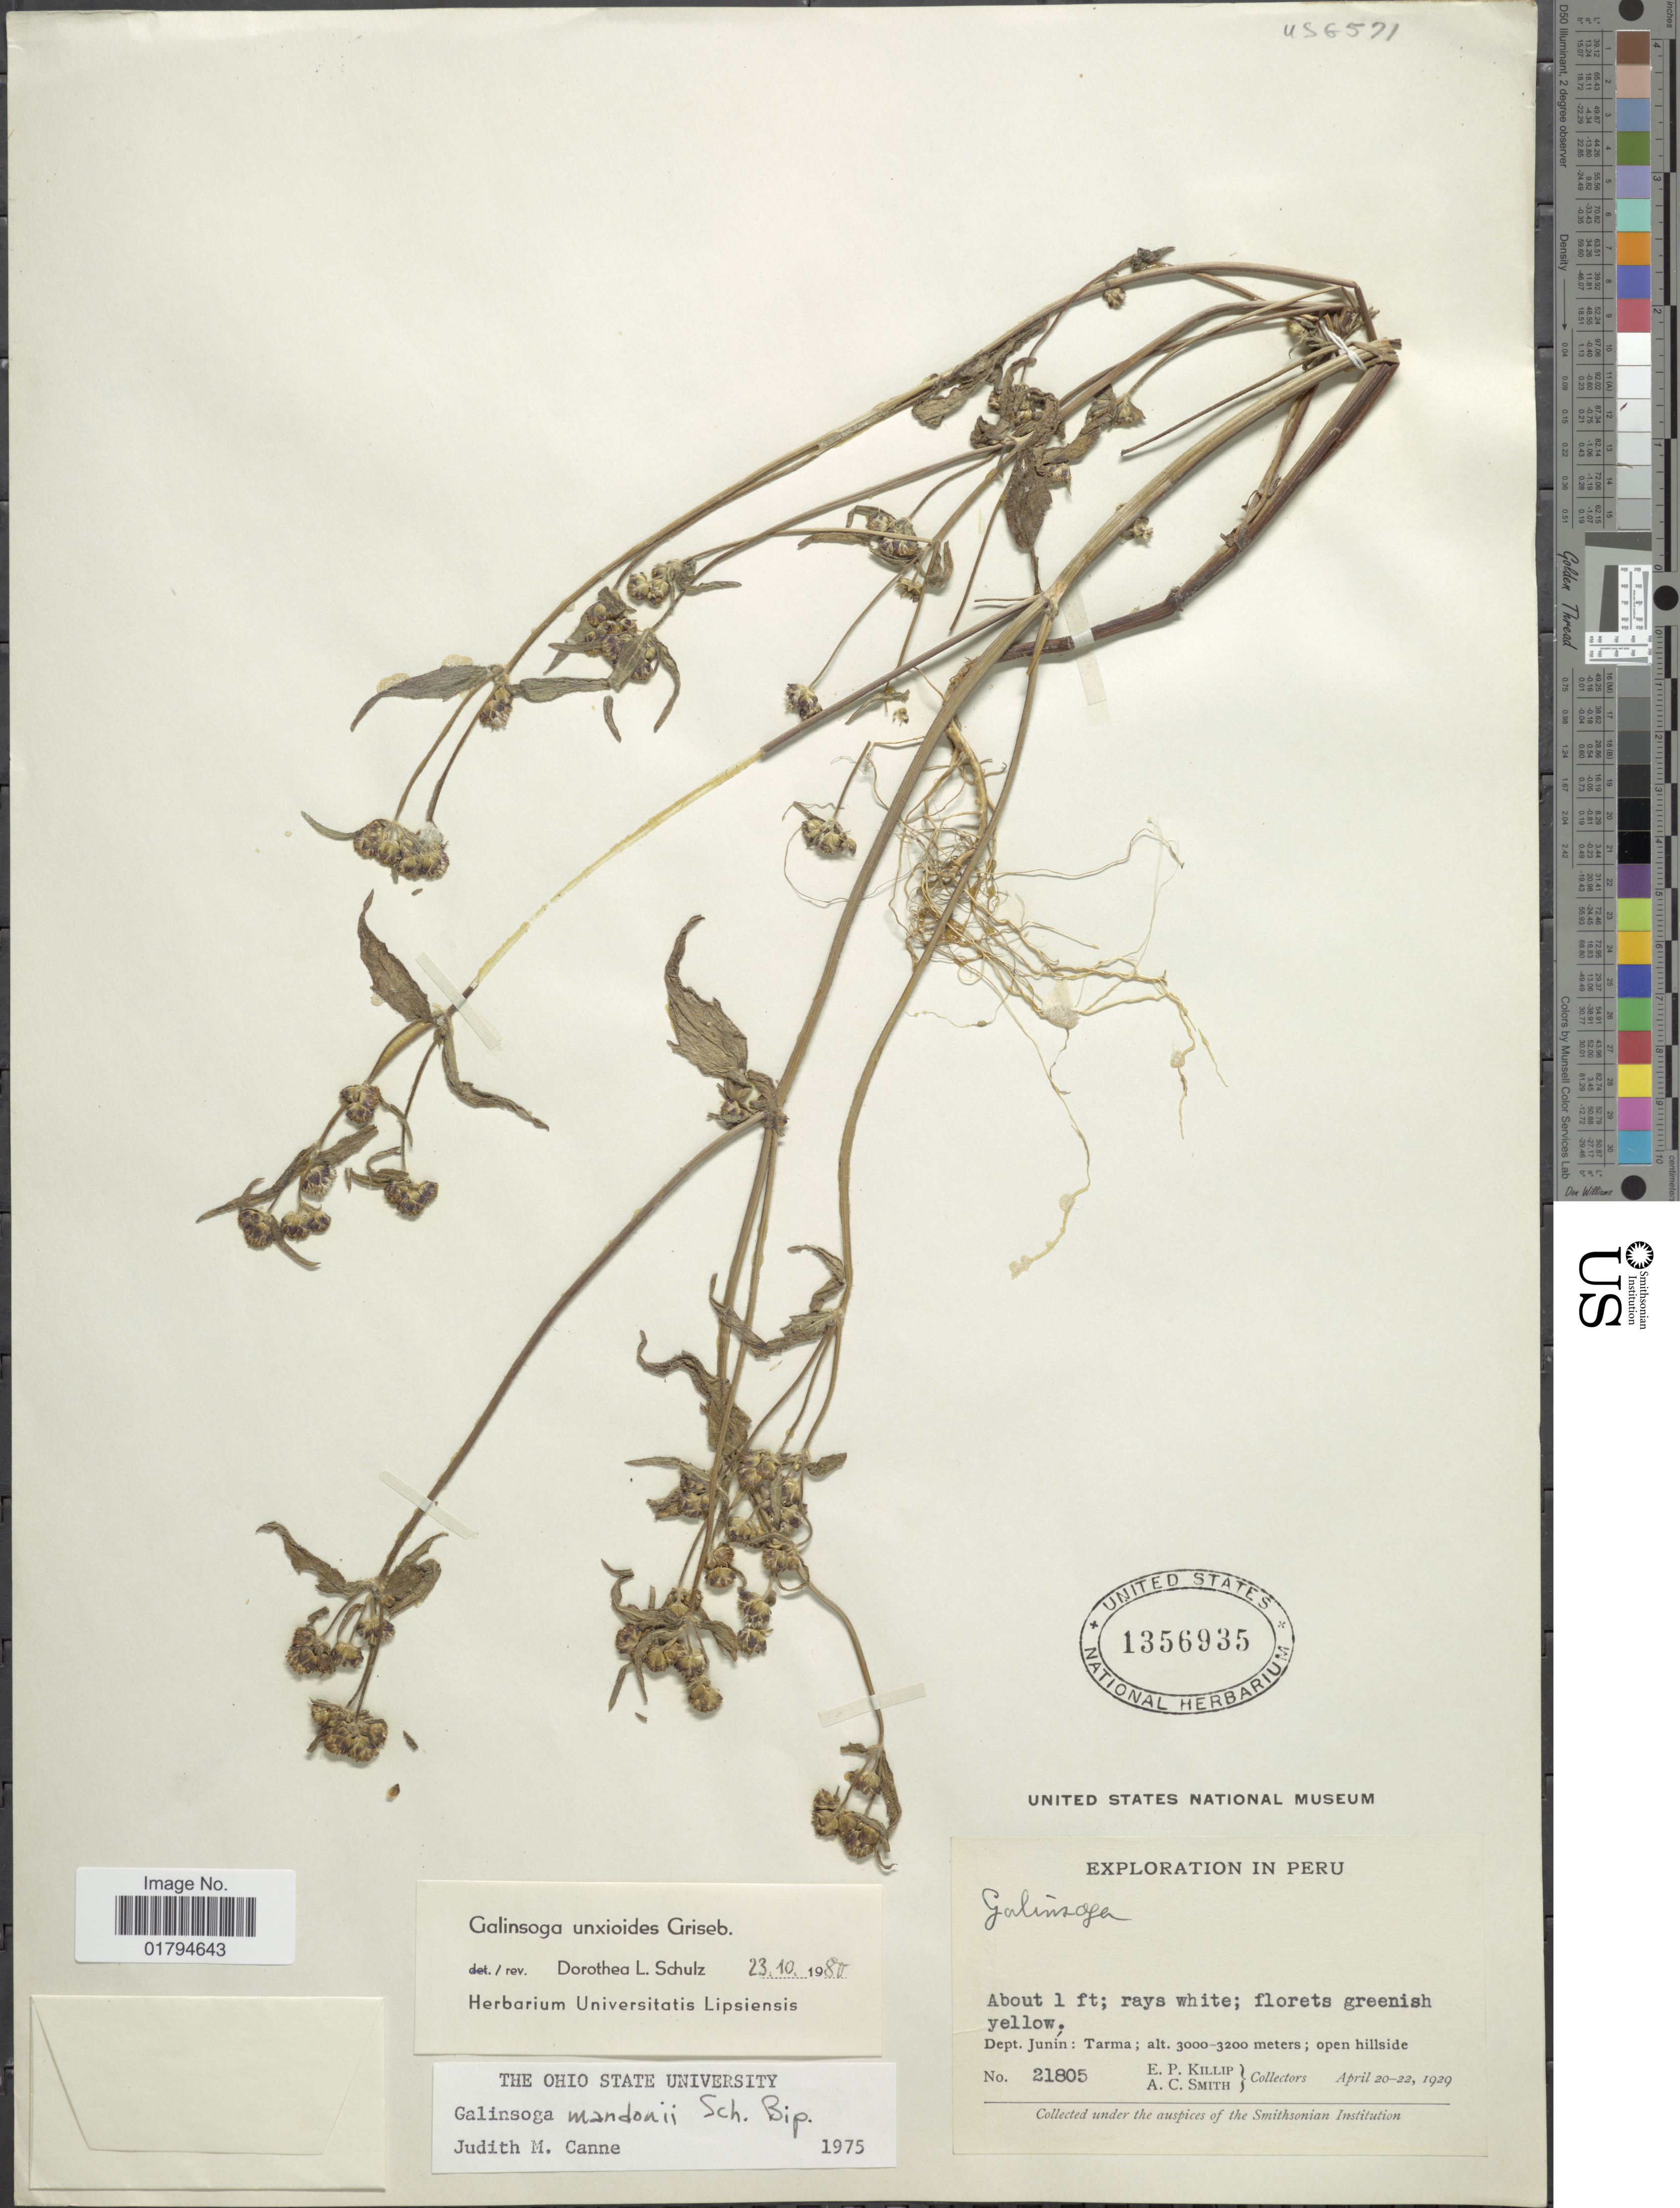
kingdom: Plantae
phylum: Tracheophyta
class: Magnoliopsida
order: Asterales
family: Asteraceae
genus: Galinsoga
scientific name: Galinsoga unxioides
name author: Griseb.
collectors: E. P. Killip & A. C. Smith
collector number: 21805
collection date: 1929-04-20/1929-04-22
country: Peru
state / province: Junín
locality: Tarma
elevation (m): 3000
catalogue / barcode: US 1356935